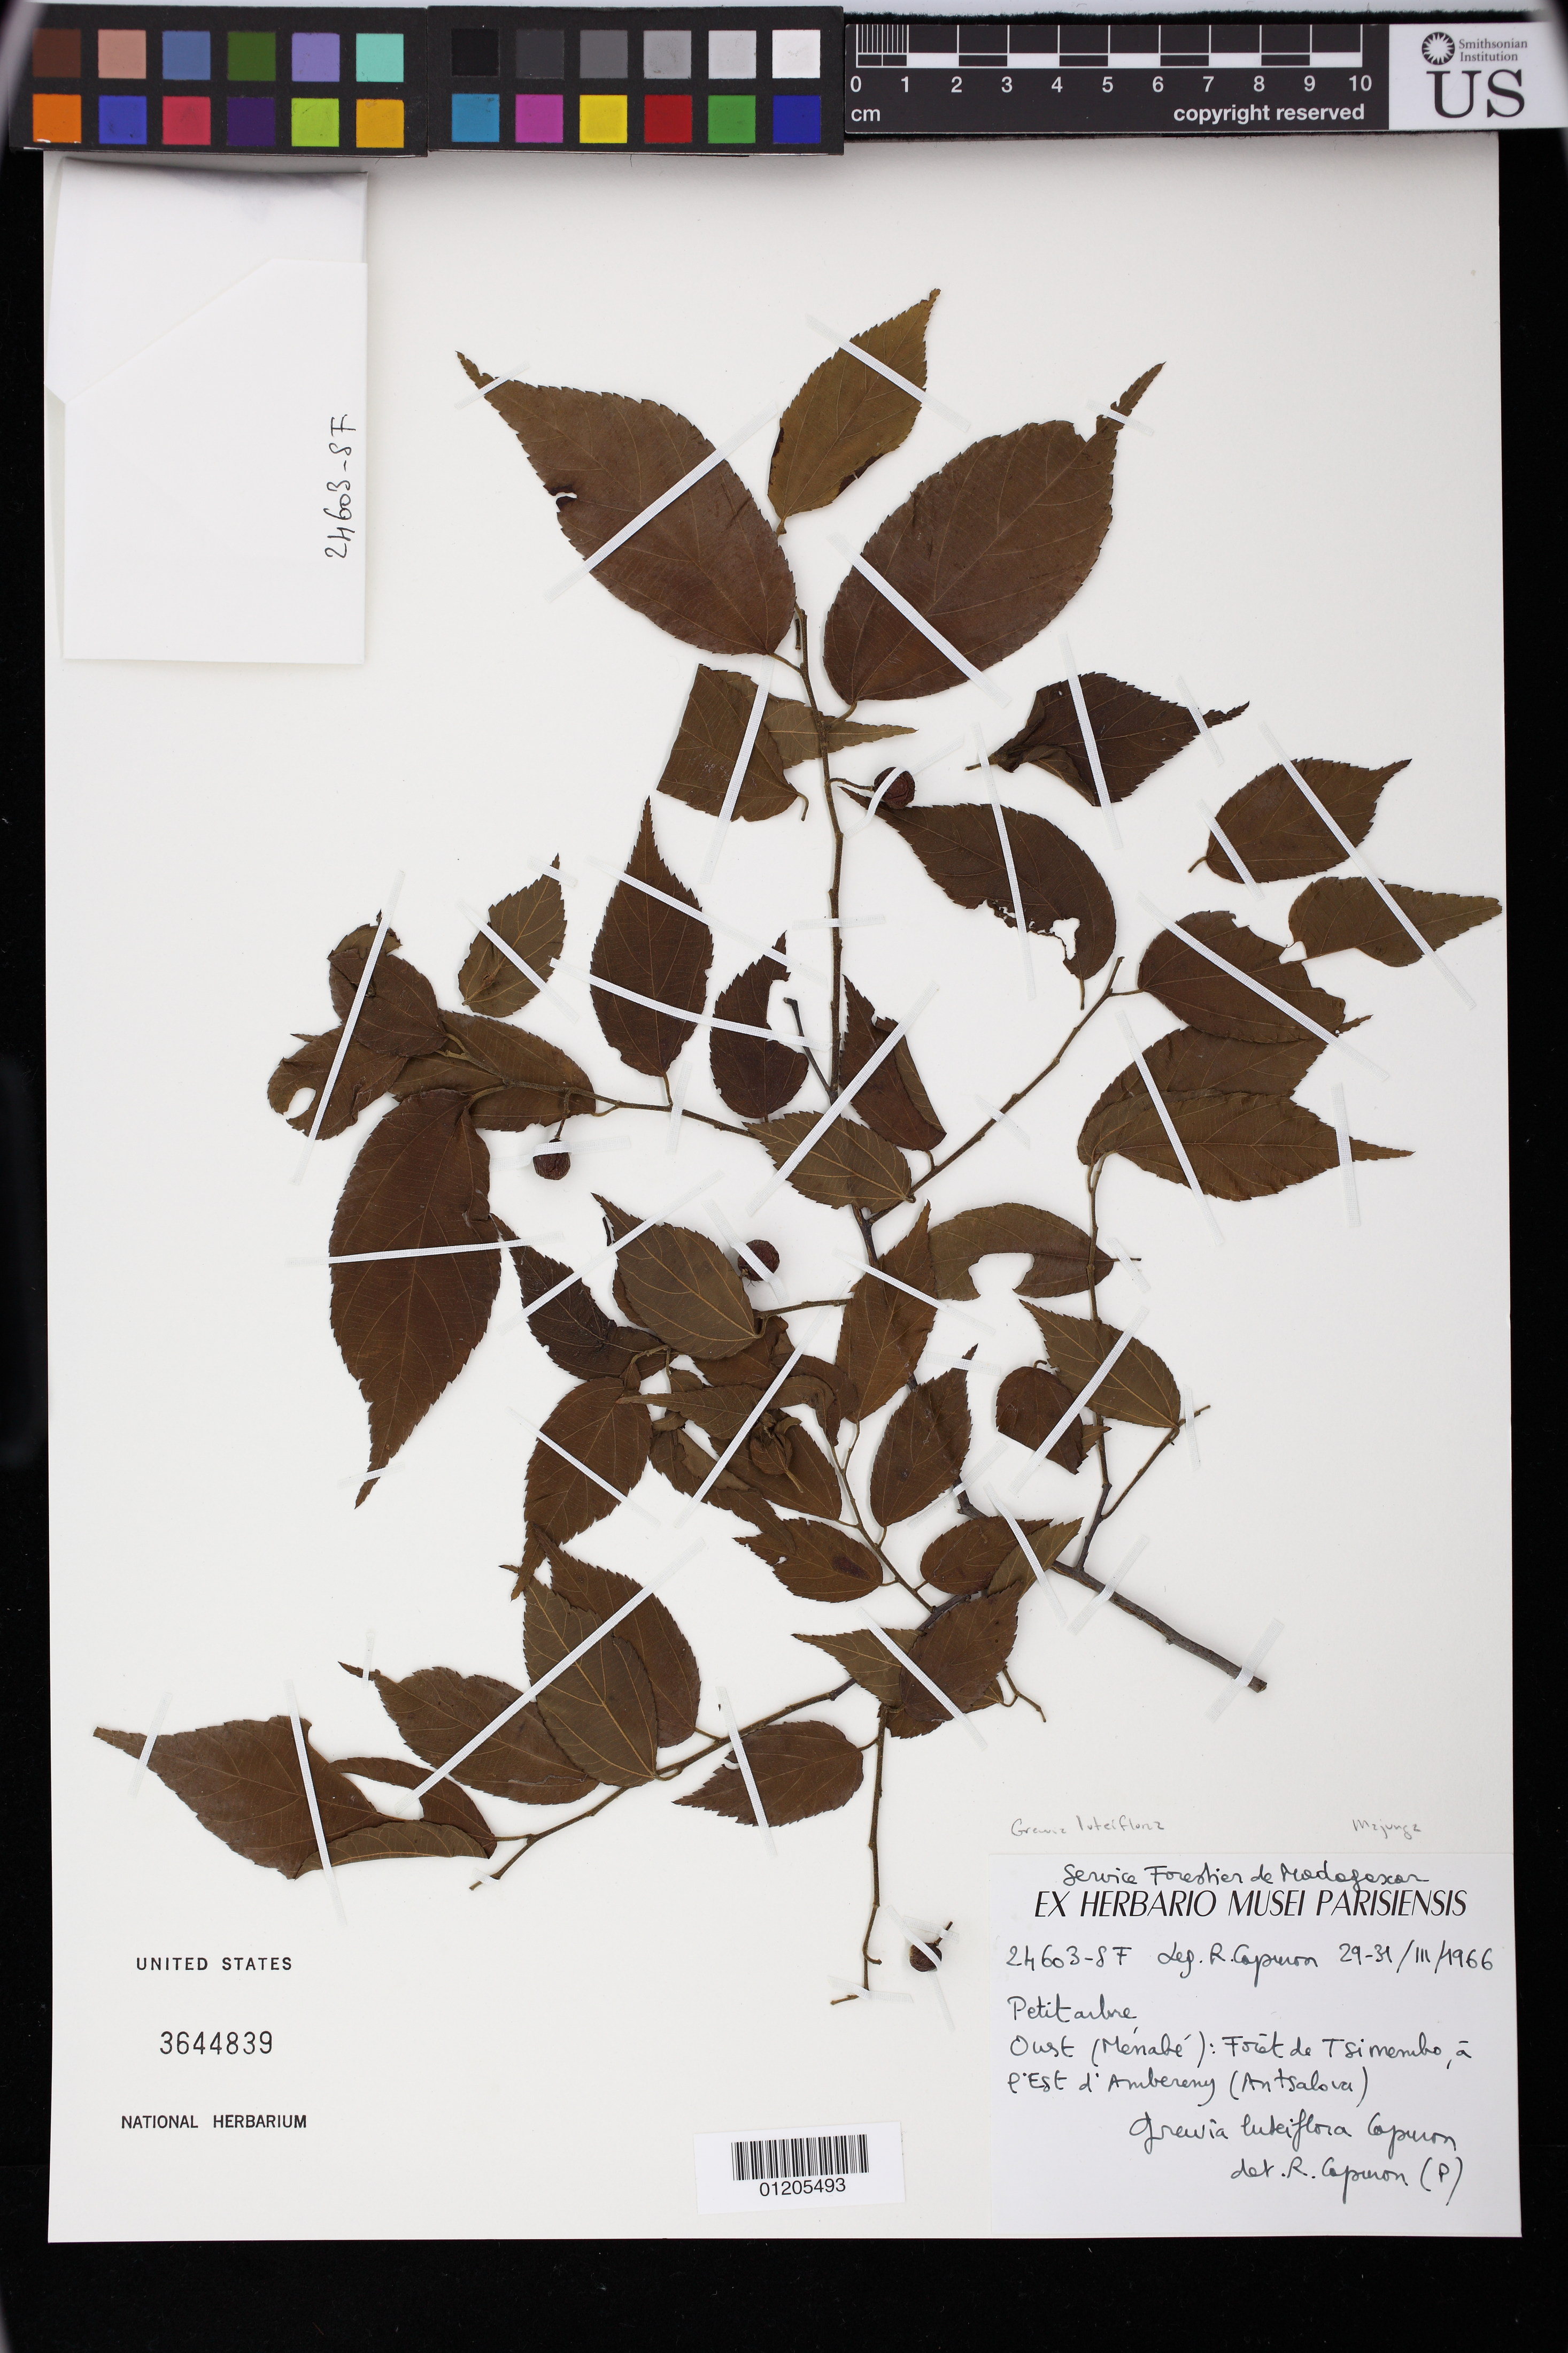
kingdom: Plantae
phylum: Tracheophyta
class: Magnoliopsida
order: Malvales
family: Malvaceae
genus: Grewia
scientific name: Grewia luteiflora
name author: Capuron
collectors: R. P. Capuron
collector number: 24603-SF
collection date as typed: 29 Mar 1966 to 31 Mar 1966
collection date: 1966-03-29/1966-03-31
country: Madagascar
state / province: Melaky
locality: Oeust(Menabe): Foret de Tsimembo, a l'Est d'Ambereny (Antsalova)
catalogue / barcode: US 3644839